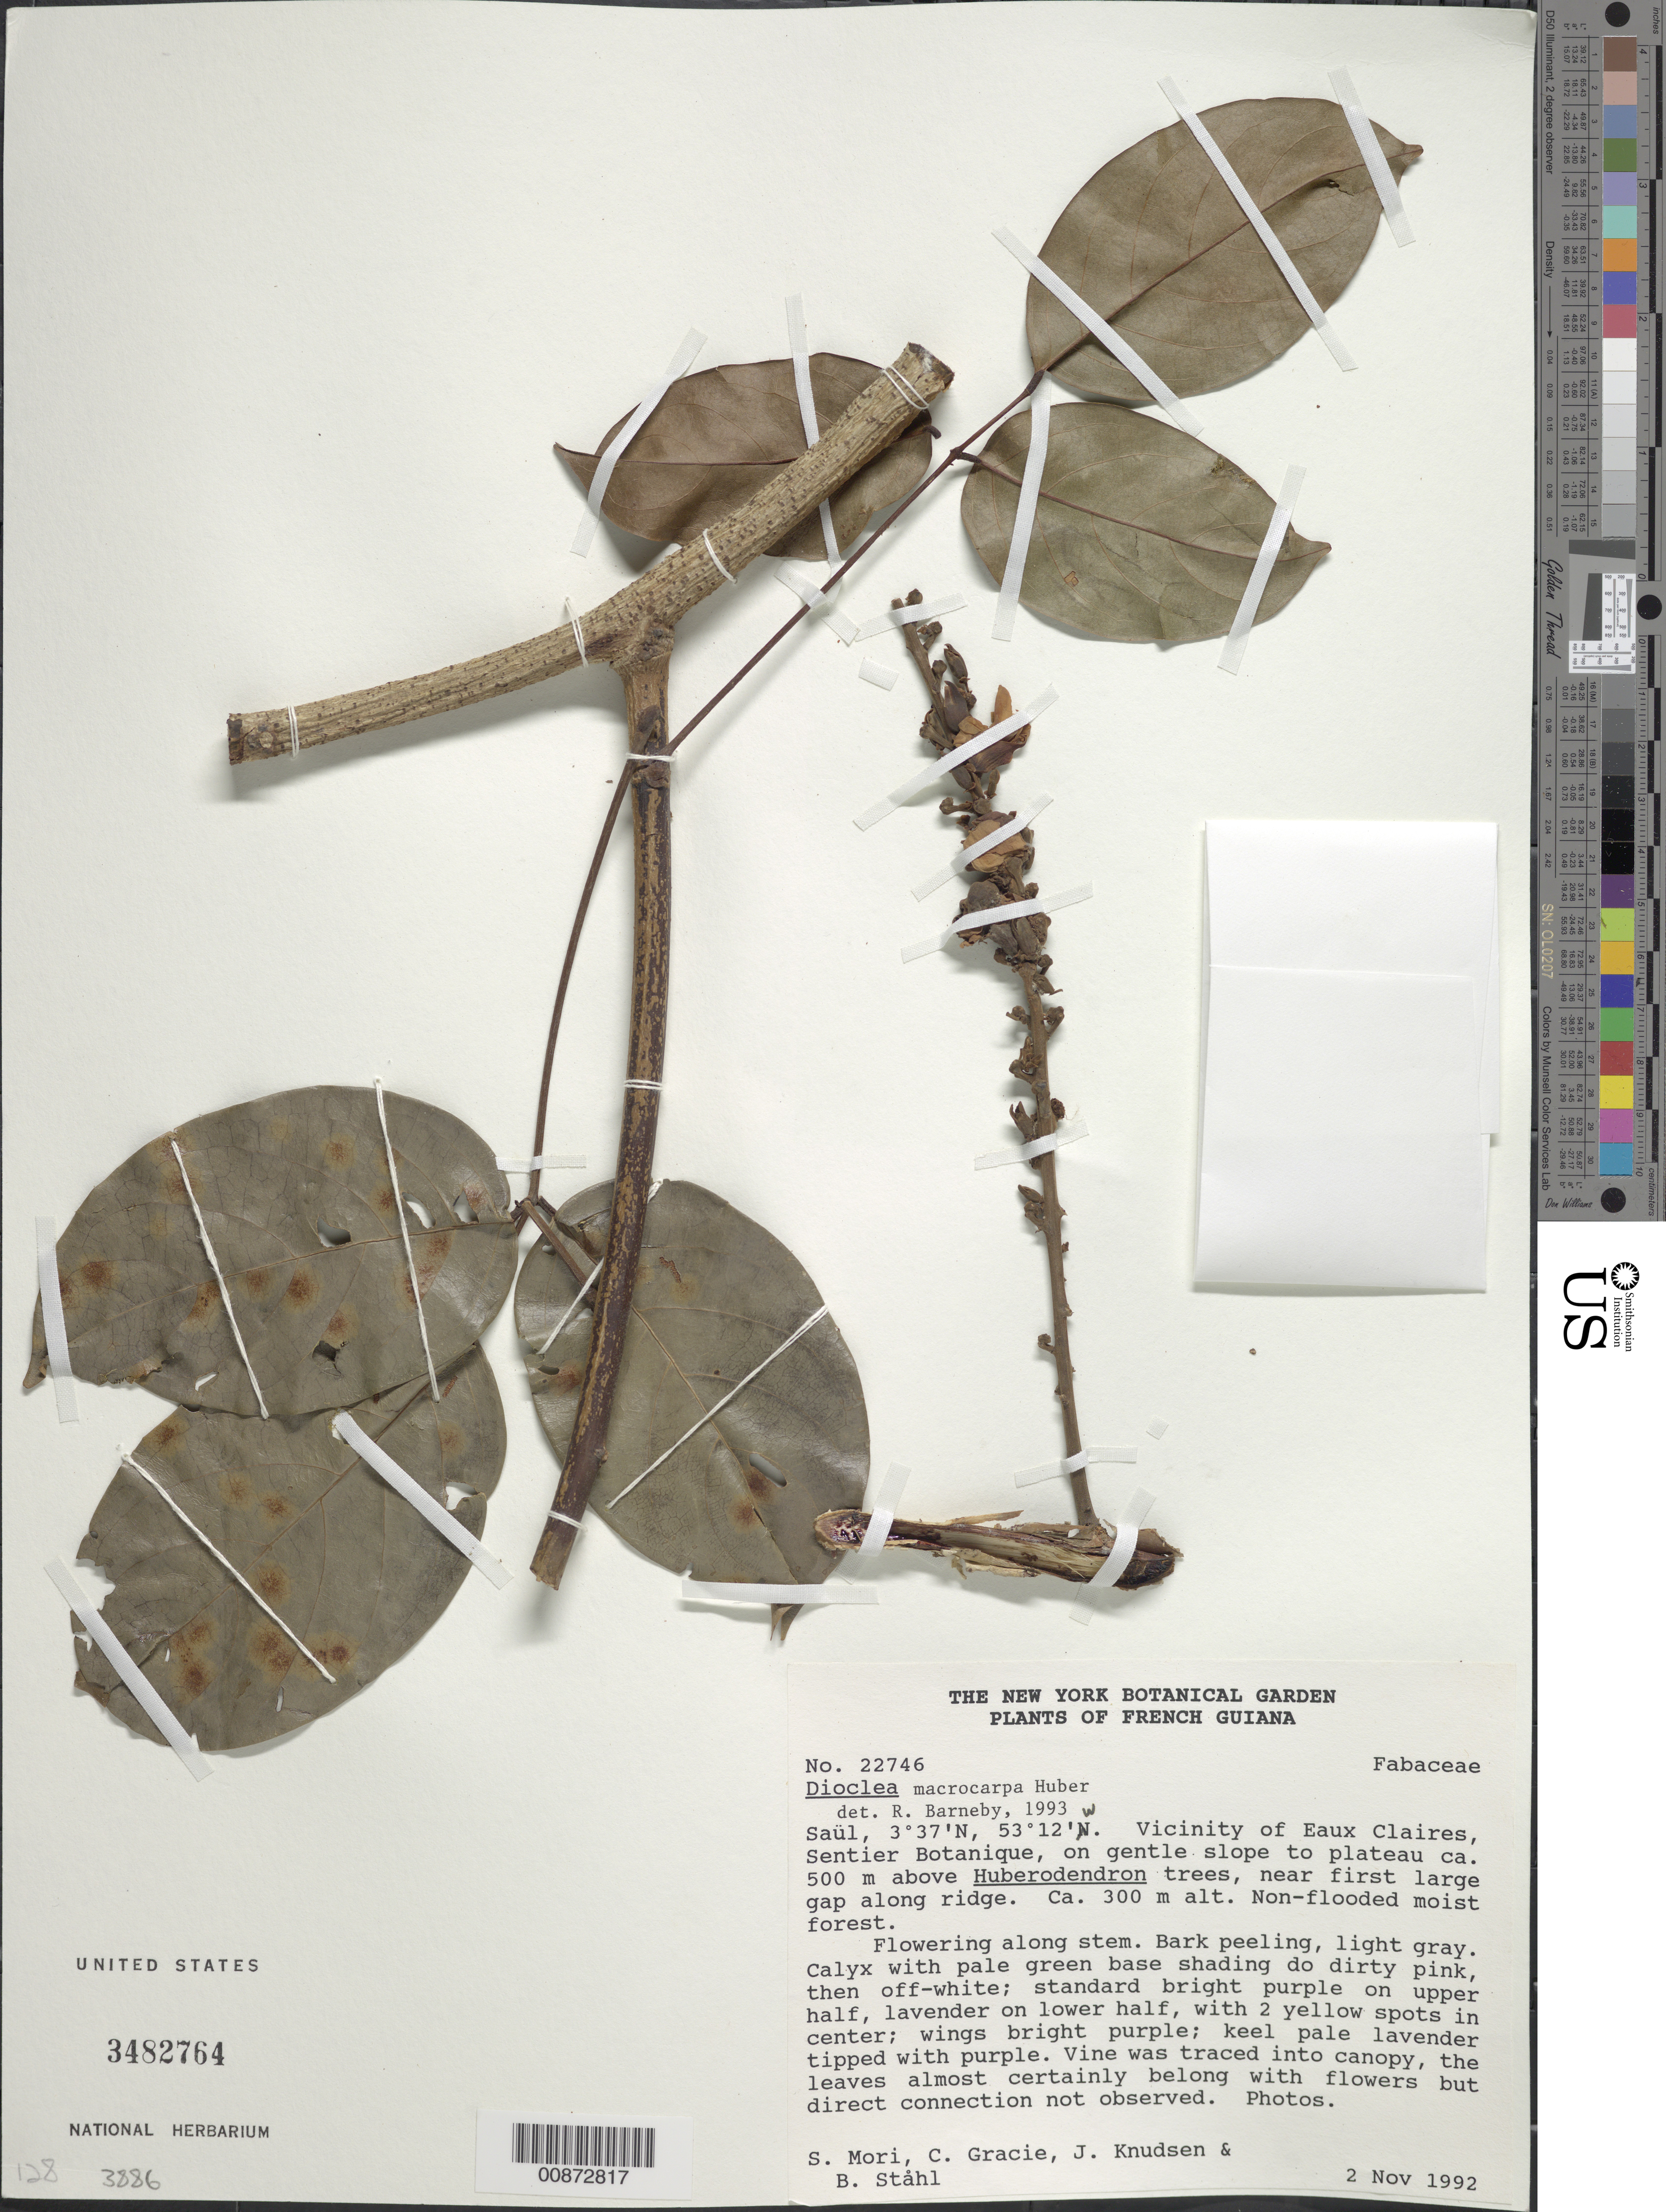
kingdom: Plantae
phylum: Tracheophyta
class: Magnoliopsida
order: Fabales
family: Fabaceae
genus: Macropsychanthus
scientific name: Macropsychanthus macrocarpus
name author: (Huber) L.P. Queiroz & Snak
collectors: S. Mori, C. A. Gracie, J. Knudsen & B. Ståhl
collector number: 22746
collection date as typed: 2-Nov-92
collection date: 1992-11-02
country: French Guiana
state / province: Saint-Laurent-du-Maroni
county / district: Saül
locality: Saül, vicinity of Eaux Claires, Sentier Botanique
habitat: Gentle slope to plateau ca. 500 m above Huberodendron trees; non-flooded moist forest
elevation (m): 300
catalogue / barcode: US 3482764